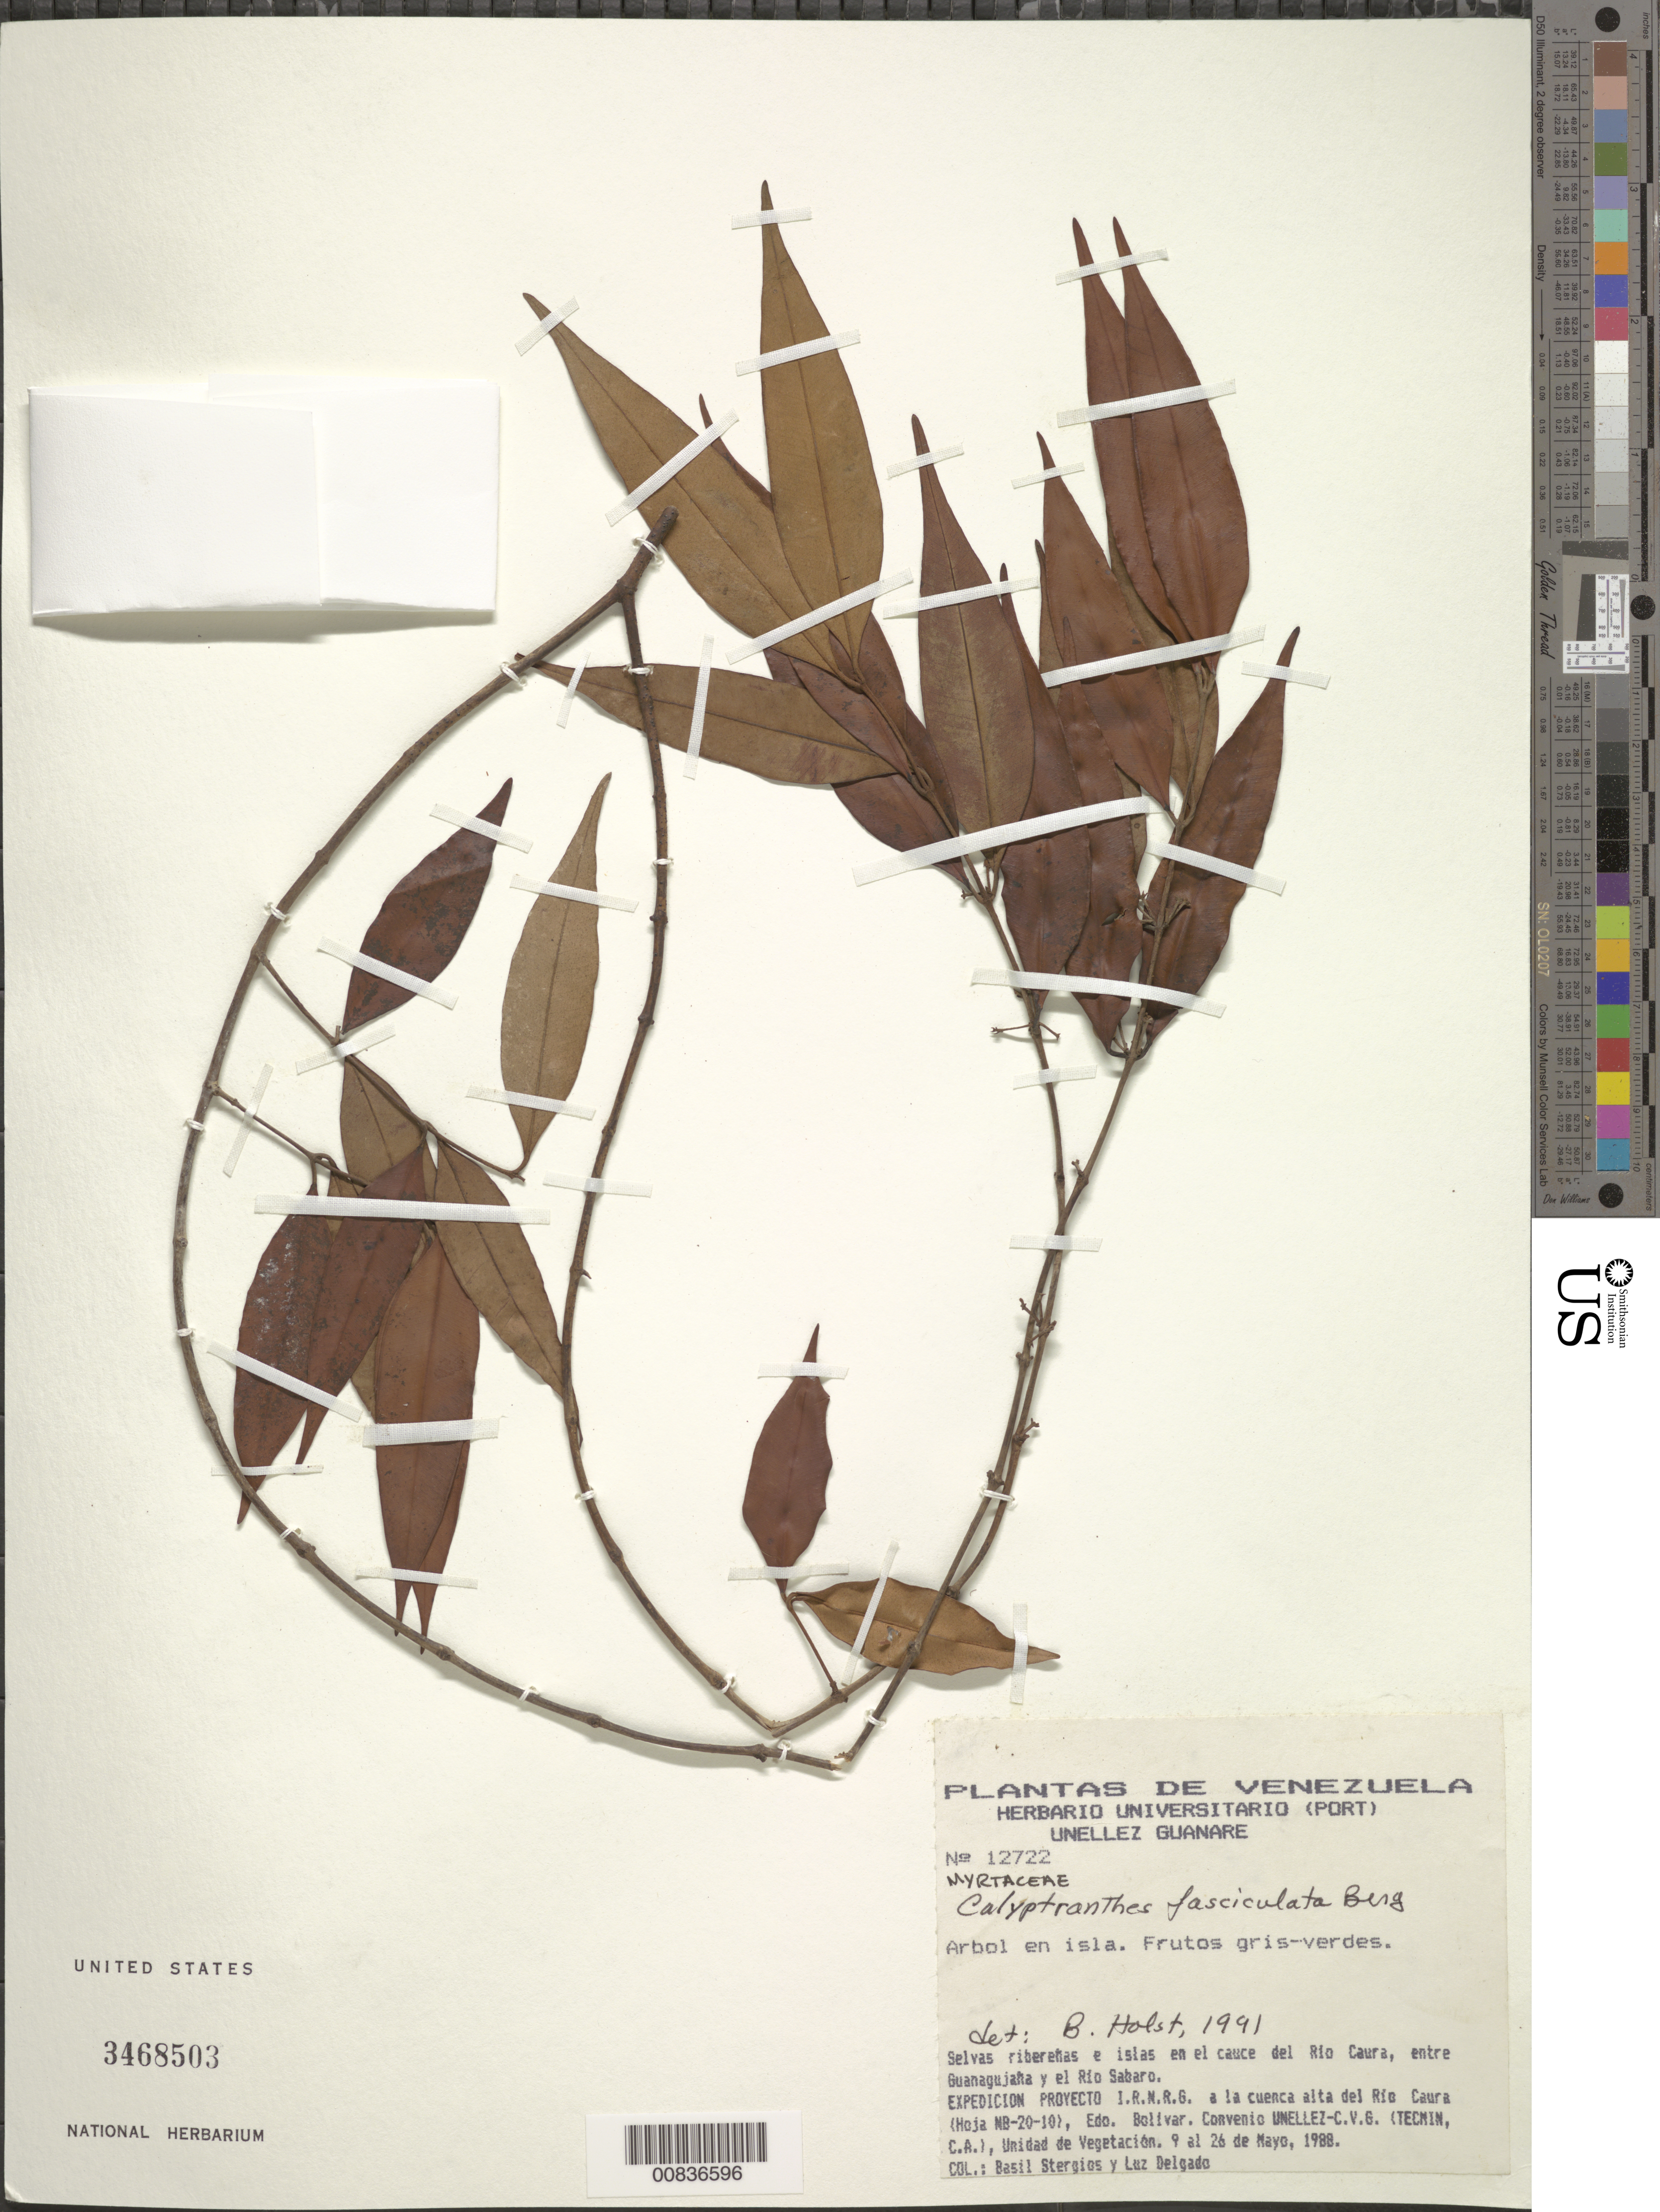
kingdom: Plantae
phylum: Tracheophyta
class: Magnoliopsida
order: Myrtales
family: Myrtaceae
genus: Myrcia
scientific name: Myrcia fasciculata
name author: (O. Berg) K. Campbell & K. Samra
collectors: B. G. Stergios & L. Delgado V.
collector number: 12722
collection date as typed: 9-May-88 to 26-May-88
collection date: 1988-05-09/1988-05-26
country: Venezuela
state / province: Bolívar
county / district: Sucre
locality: Río Caura, between Guanaqujaña and Río Sabaro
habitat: Selvas riberenas e islas en el cauce del río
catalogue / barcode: US 3468503